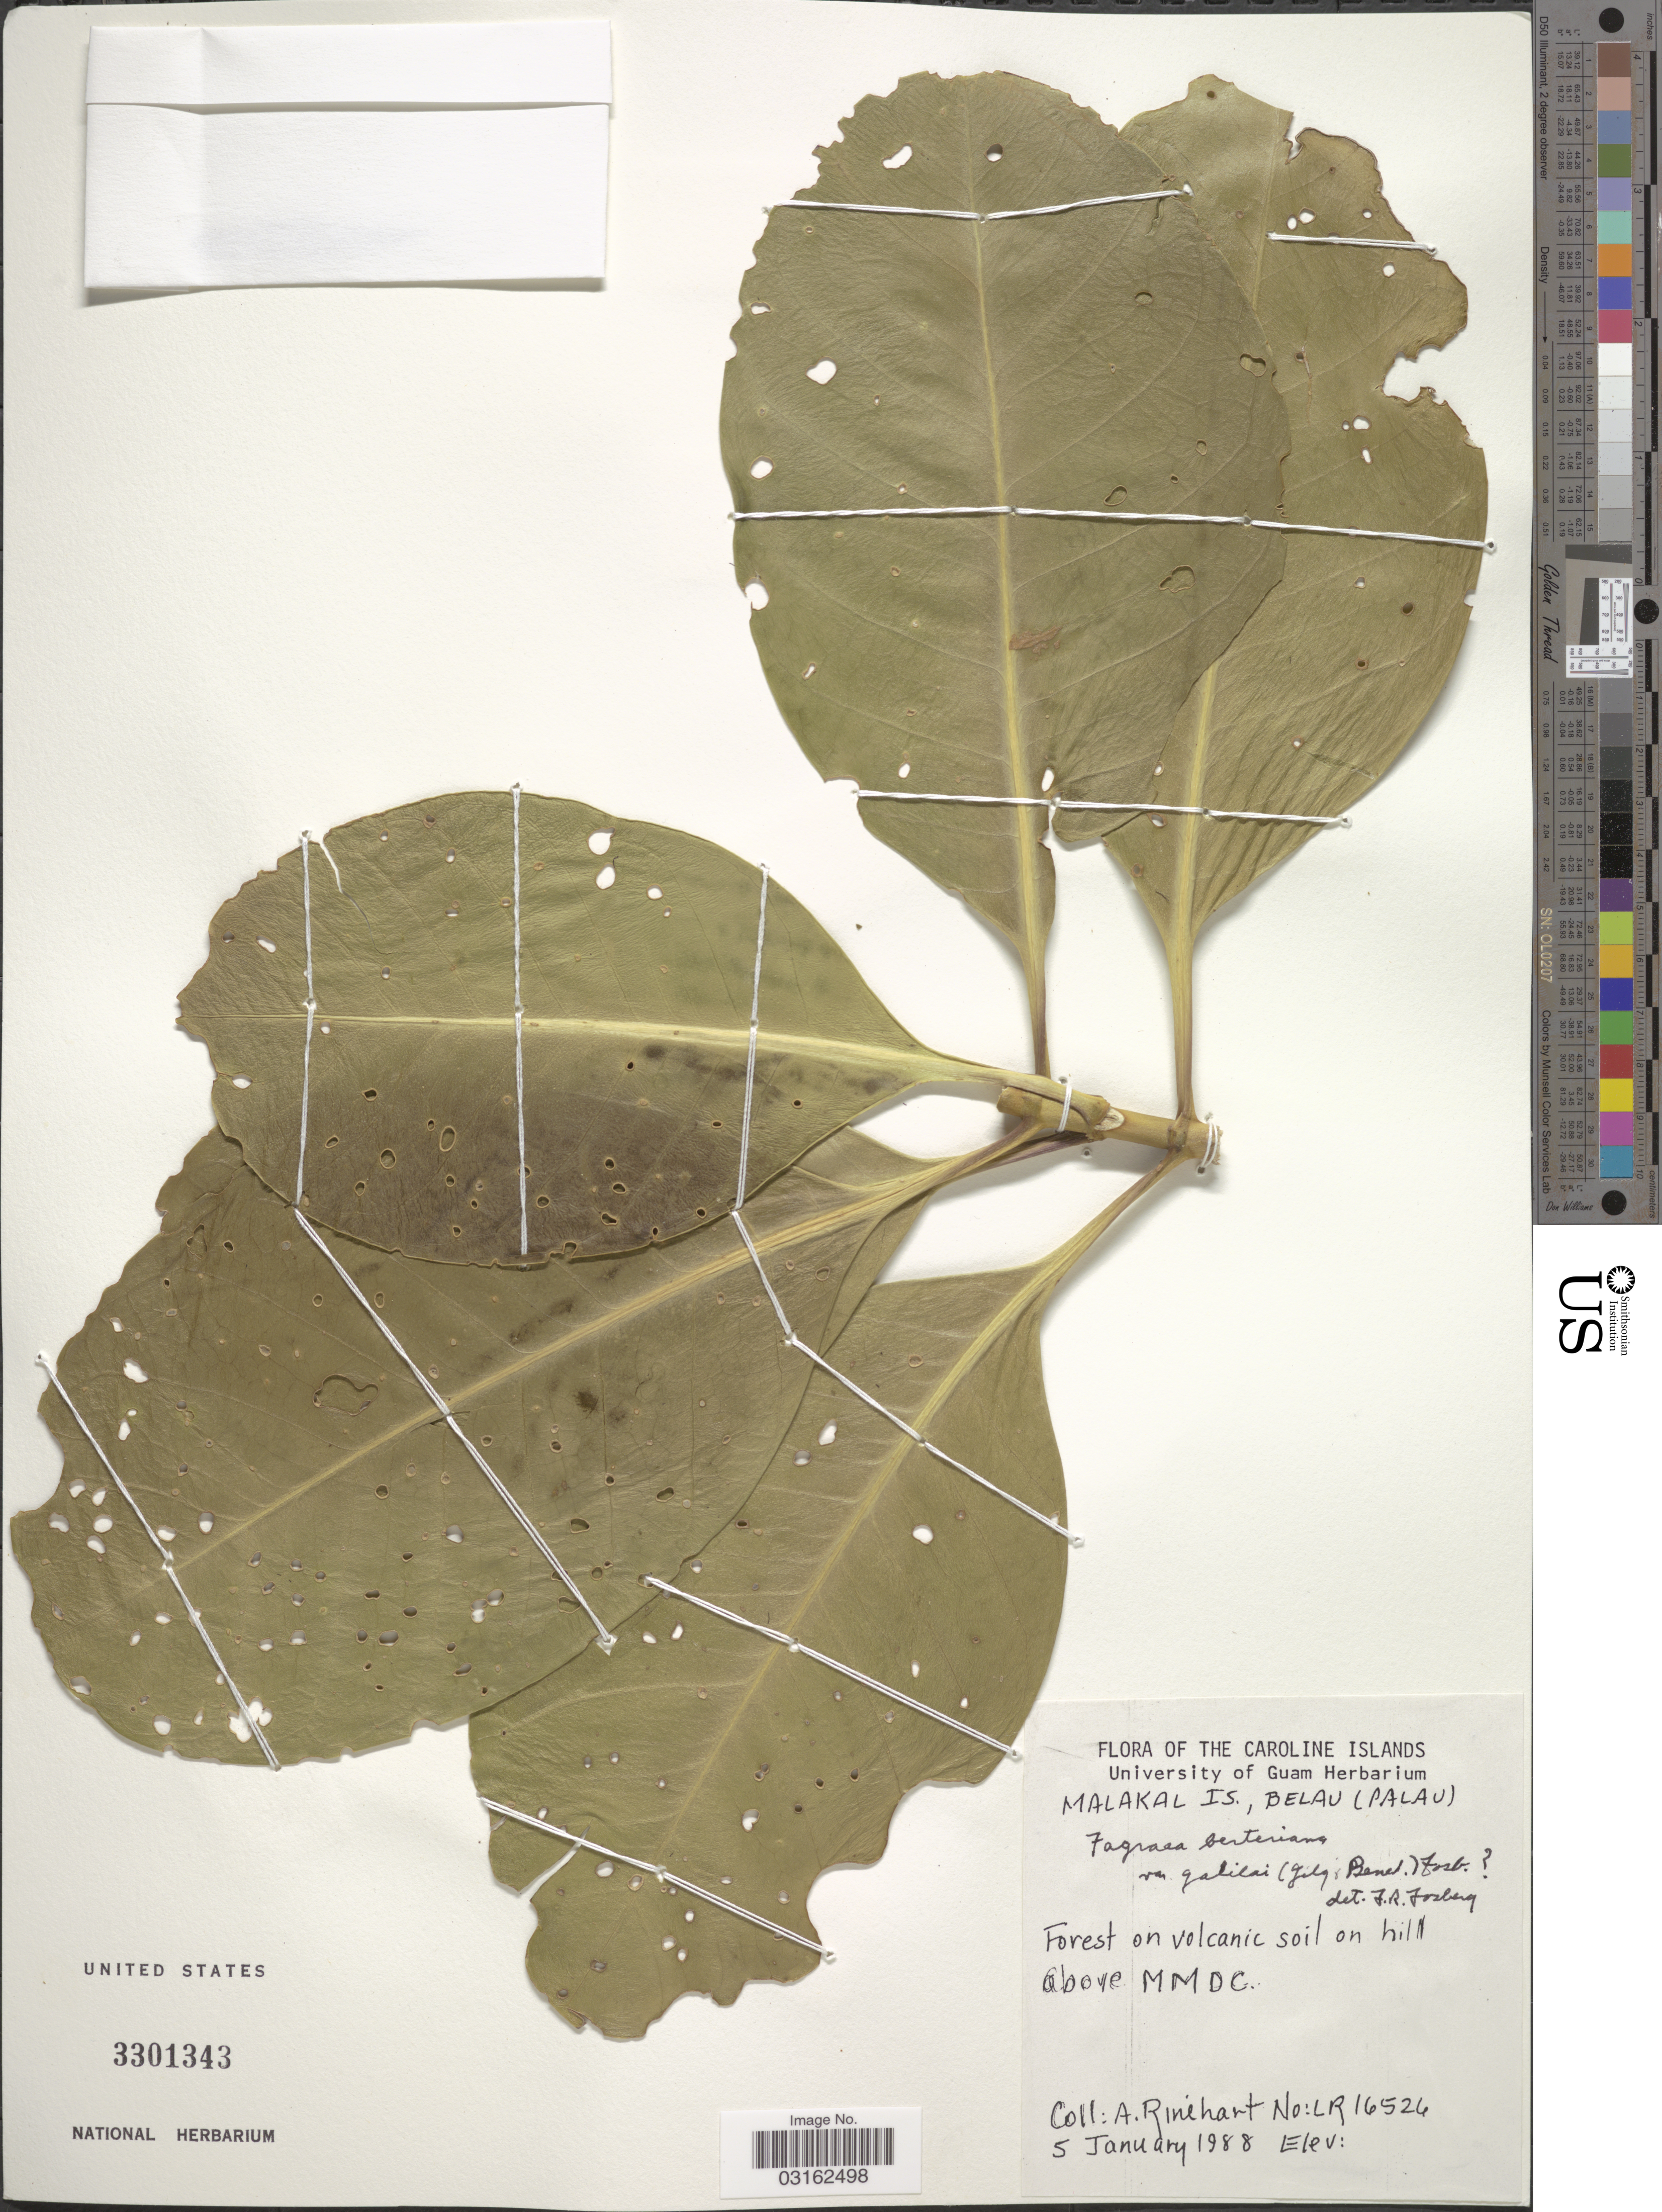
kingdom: Plantae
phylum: Tracheophyta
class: Magnoliopsida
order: Gentianales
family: Gentianaceae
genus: Fagraea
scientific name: Fagraea berteroana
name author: A. Gray ex Benth.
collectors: A. Rinehart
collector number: LR16524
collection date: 1988-01-05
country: Palau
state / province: Koror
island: Ngemelachel [Malakal]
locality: The Caroline Islands. Malakal Is., Palau. Forest on volcanic soil on hill above MMDC.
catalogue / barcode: US 3301343